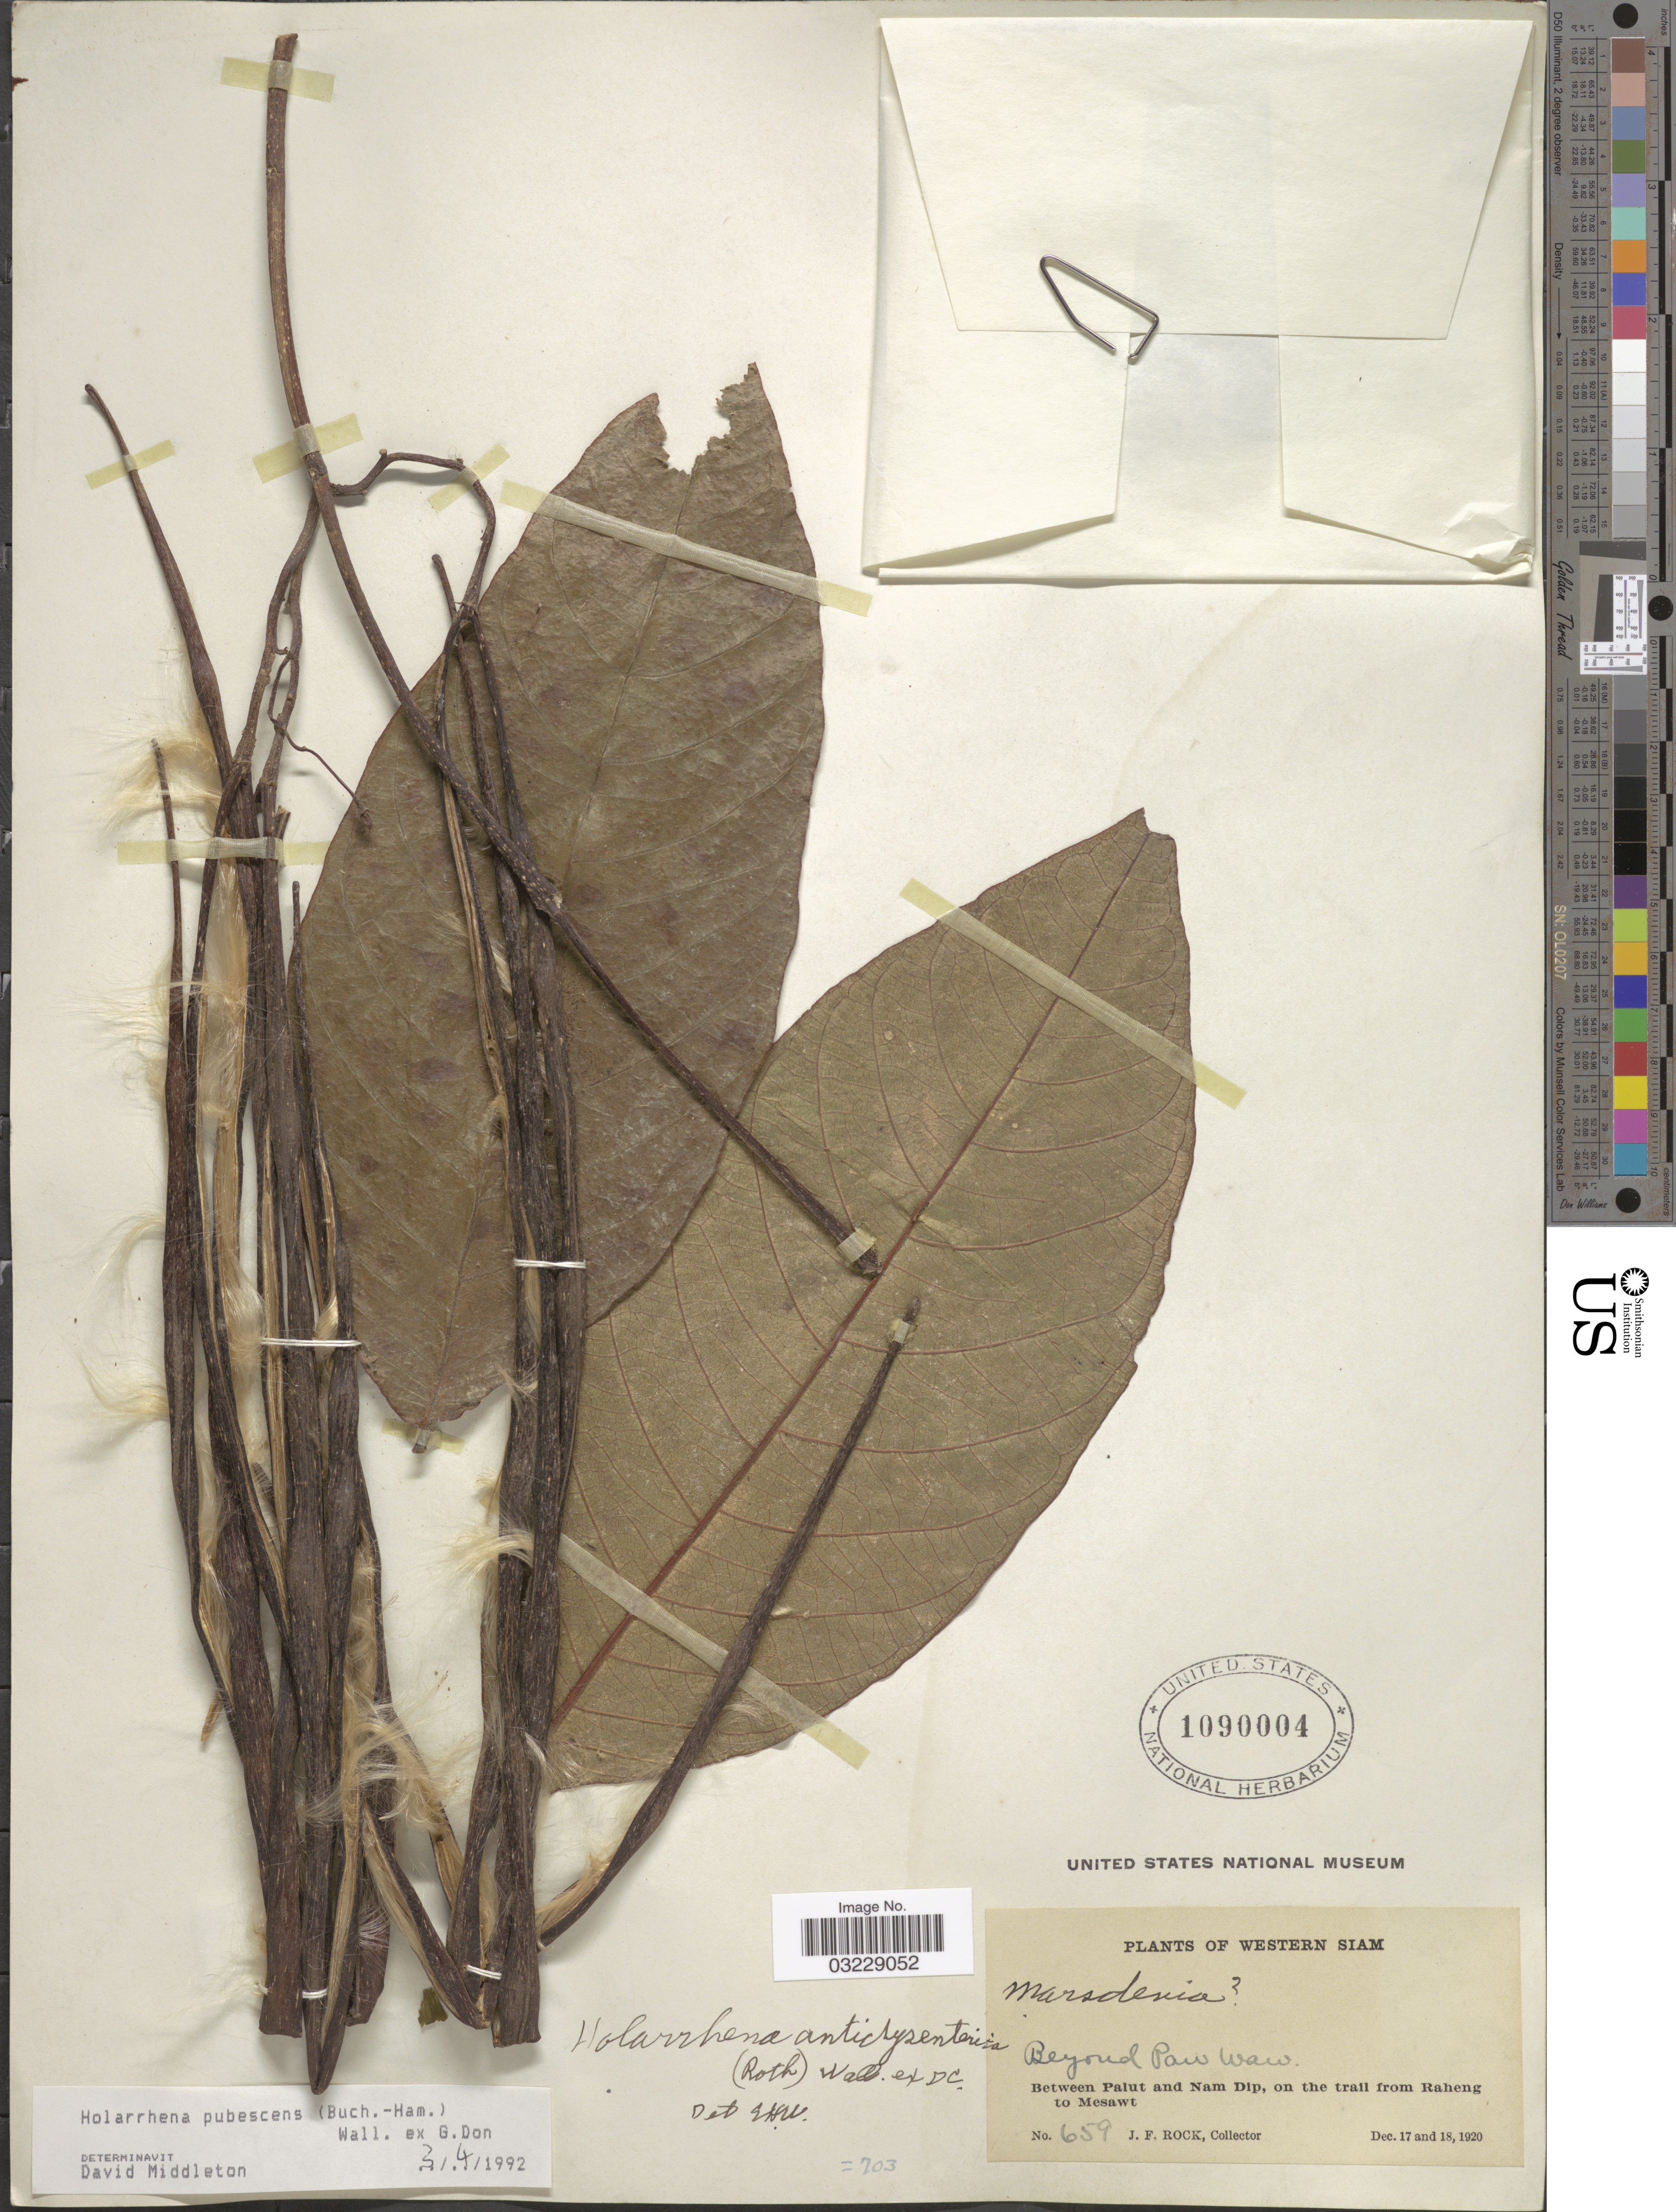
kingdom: Plantae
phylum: Tracheophyta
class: Magnoliopsida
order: Gentianales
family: Apocynaceae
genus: Holarrhena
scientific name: Holarrhena pubescens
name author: (Buch.-Ham.) Wall. ex G. Don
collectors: J. Rock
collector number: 659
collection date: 1920-12-17/1920-12-18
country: Thailand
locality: Western Siam. Beyond Paw Waw. Between Palut and Nam Dip, on the trail from Raheng to Mesawt.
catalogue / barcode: US 1090004